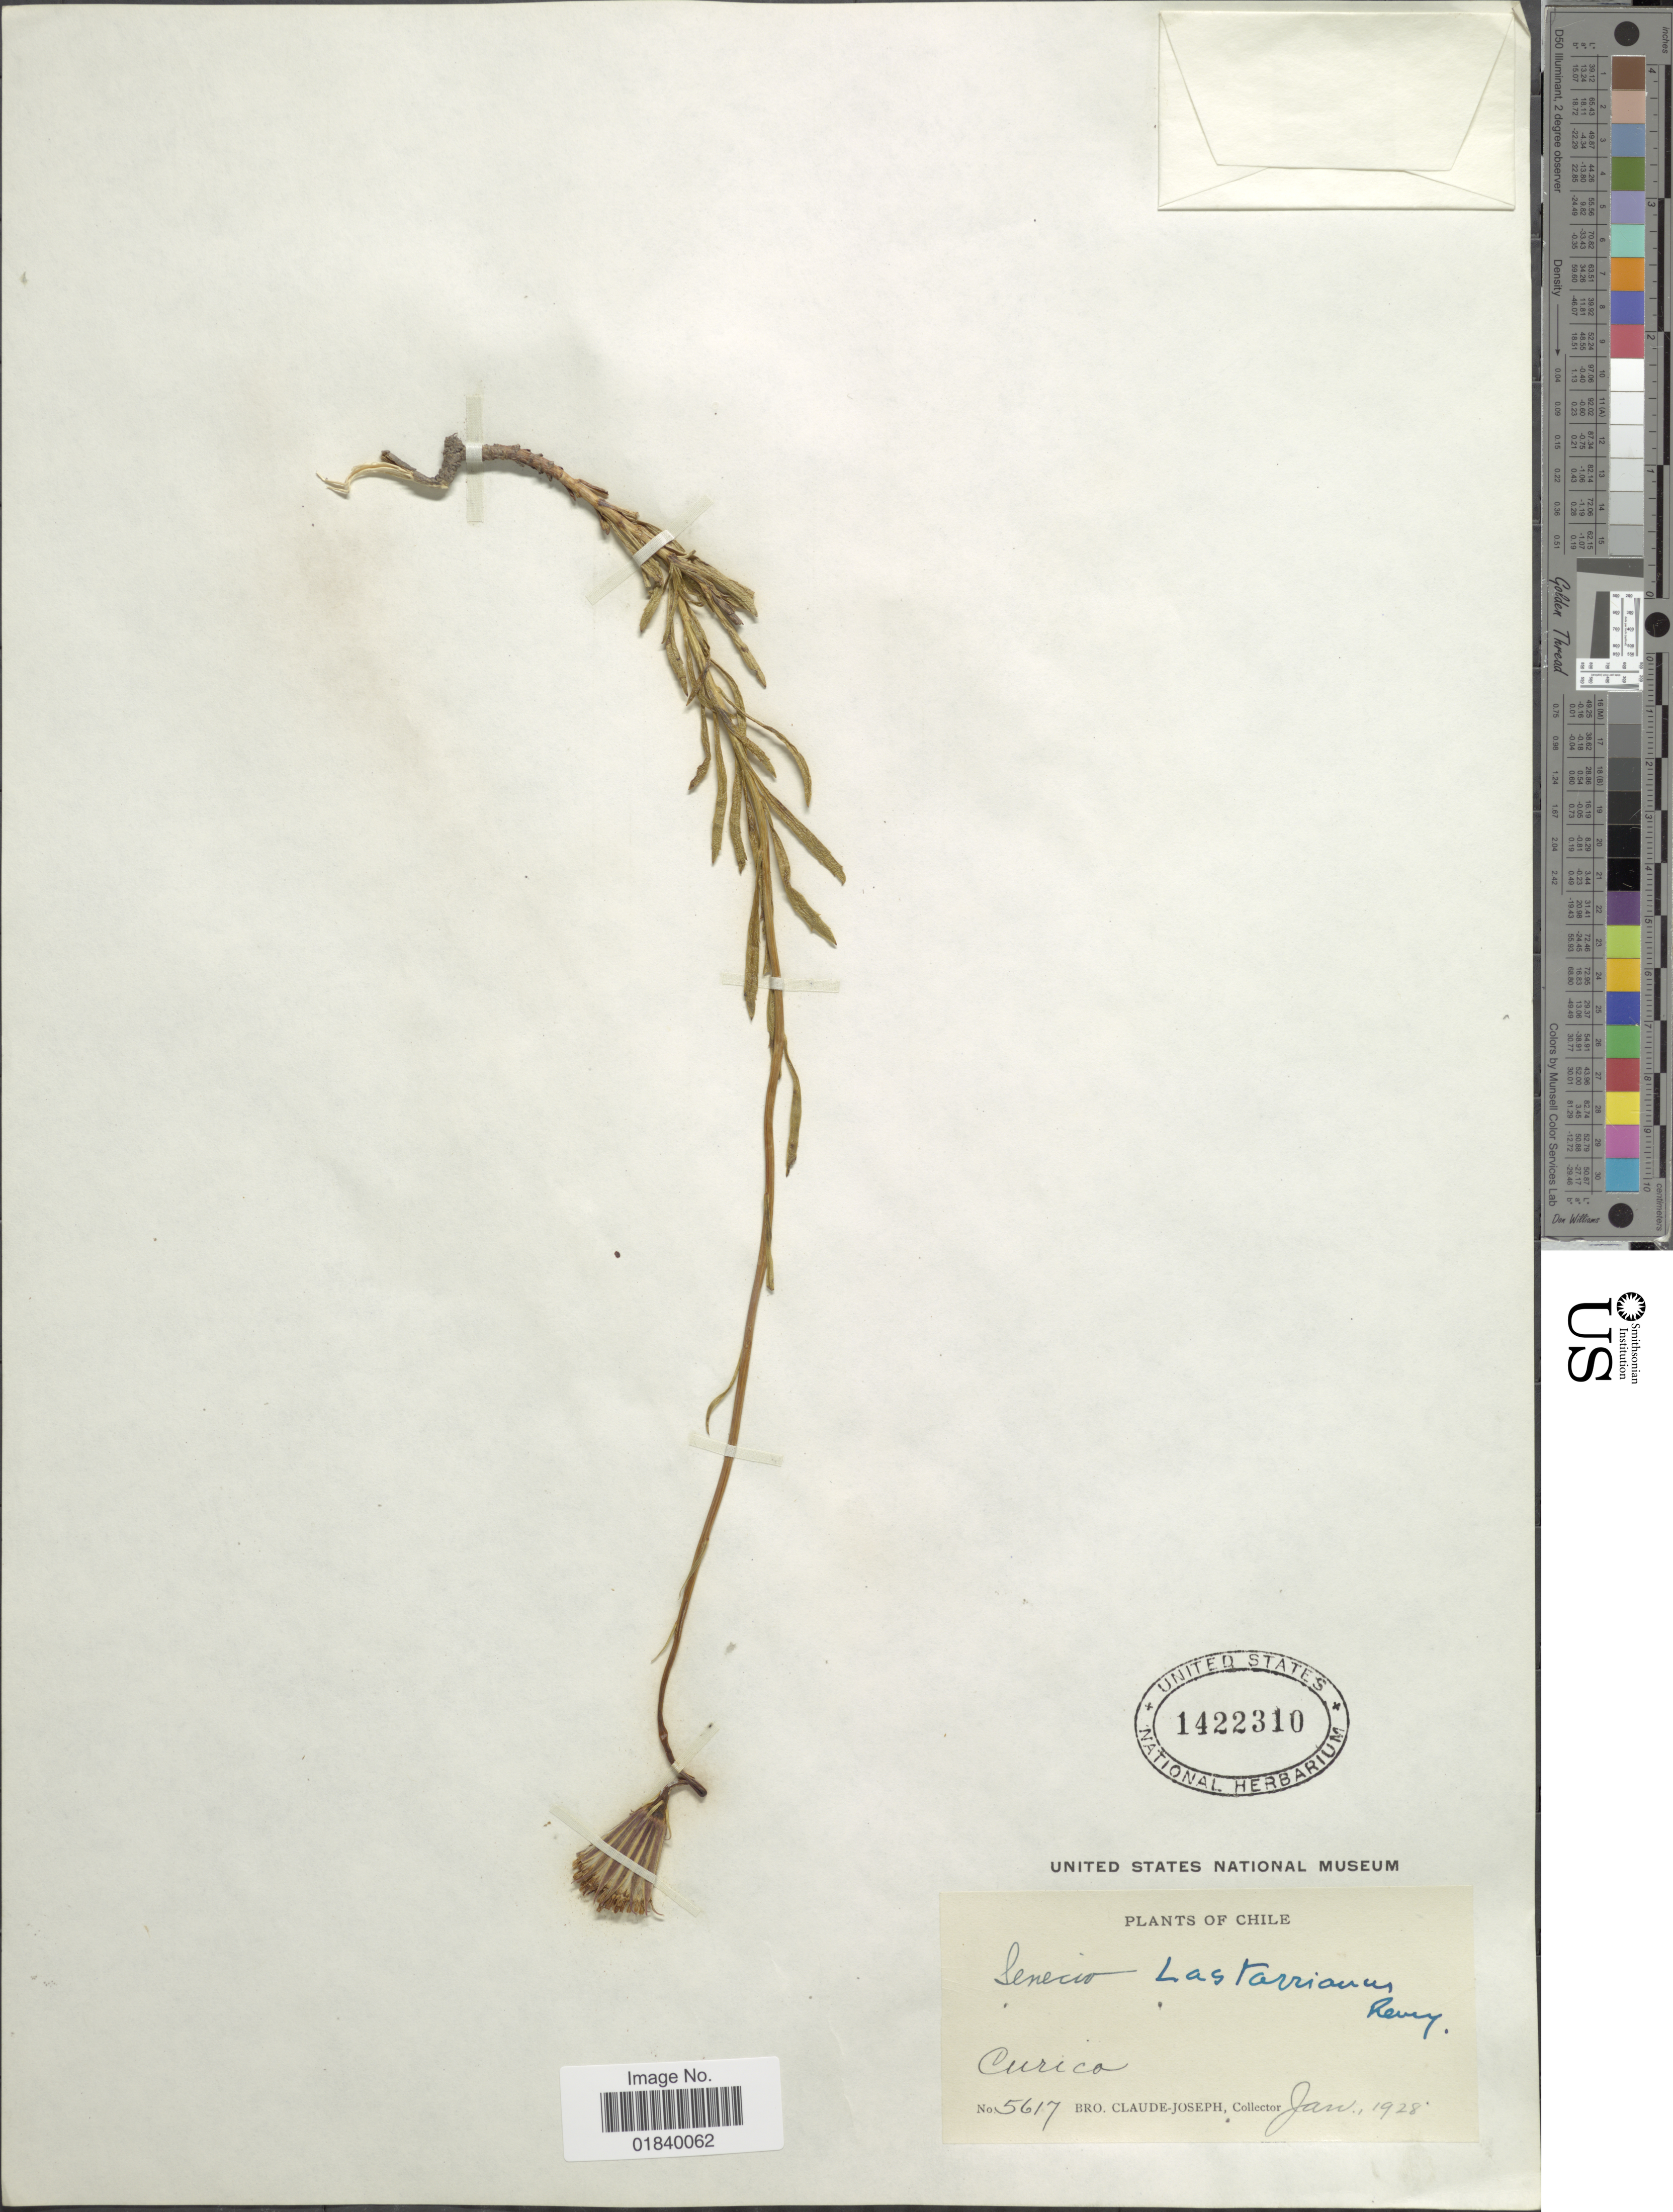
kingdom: Plantae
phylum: Tracheophyta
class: Magnoliopsida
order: Asterales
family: Asteraceae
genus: Senecio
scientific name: Senecio lastarrianus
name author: J. Rémy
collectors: Bro. Claude-Joseph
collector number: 5617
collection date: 1928-01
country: Chile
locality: Curico.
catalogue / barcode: US 1422310